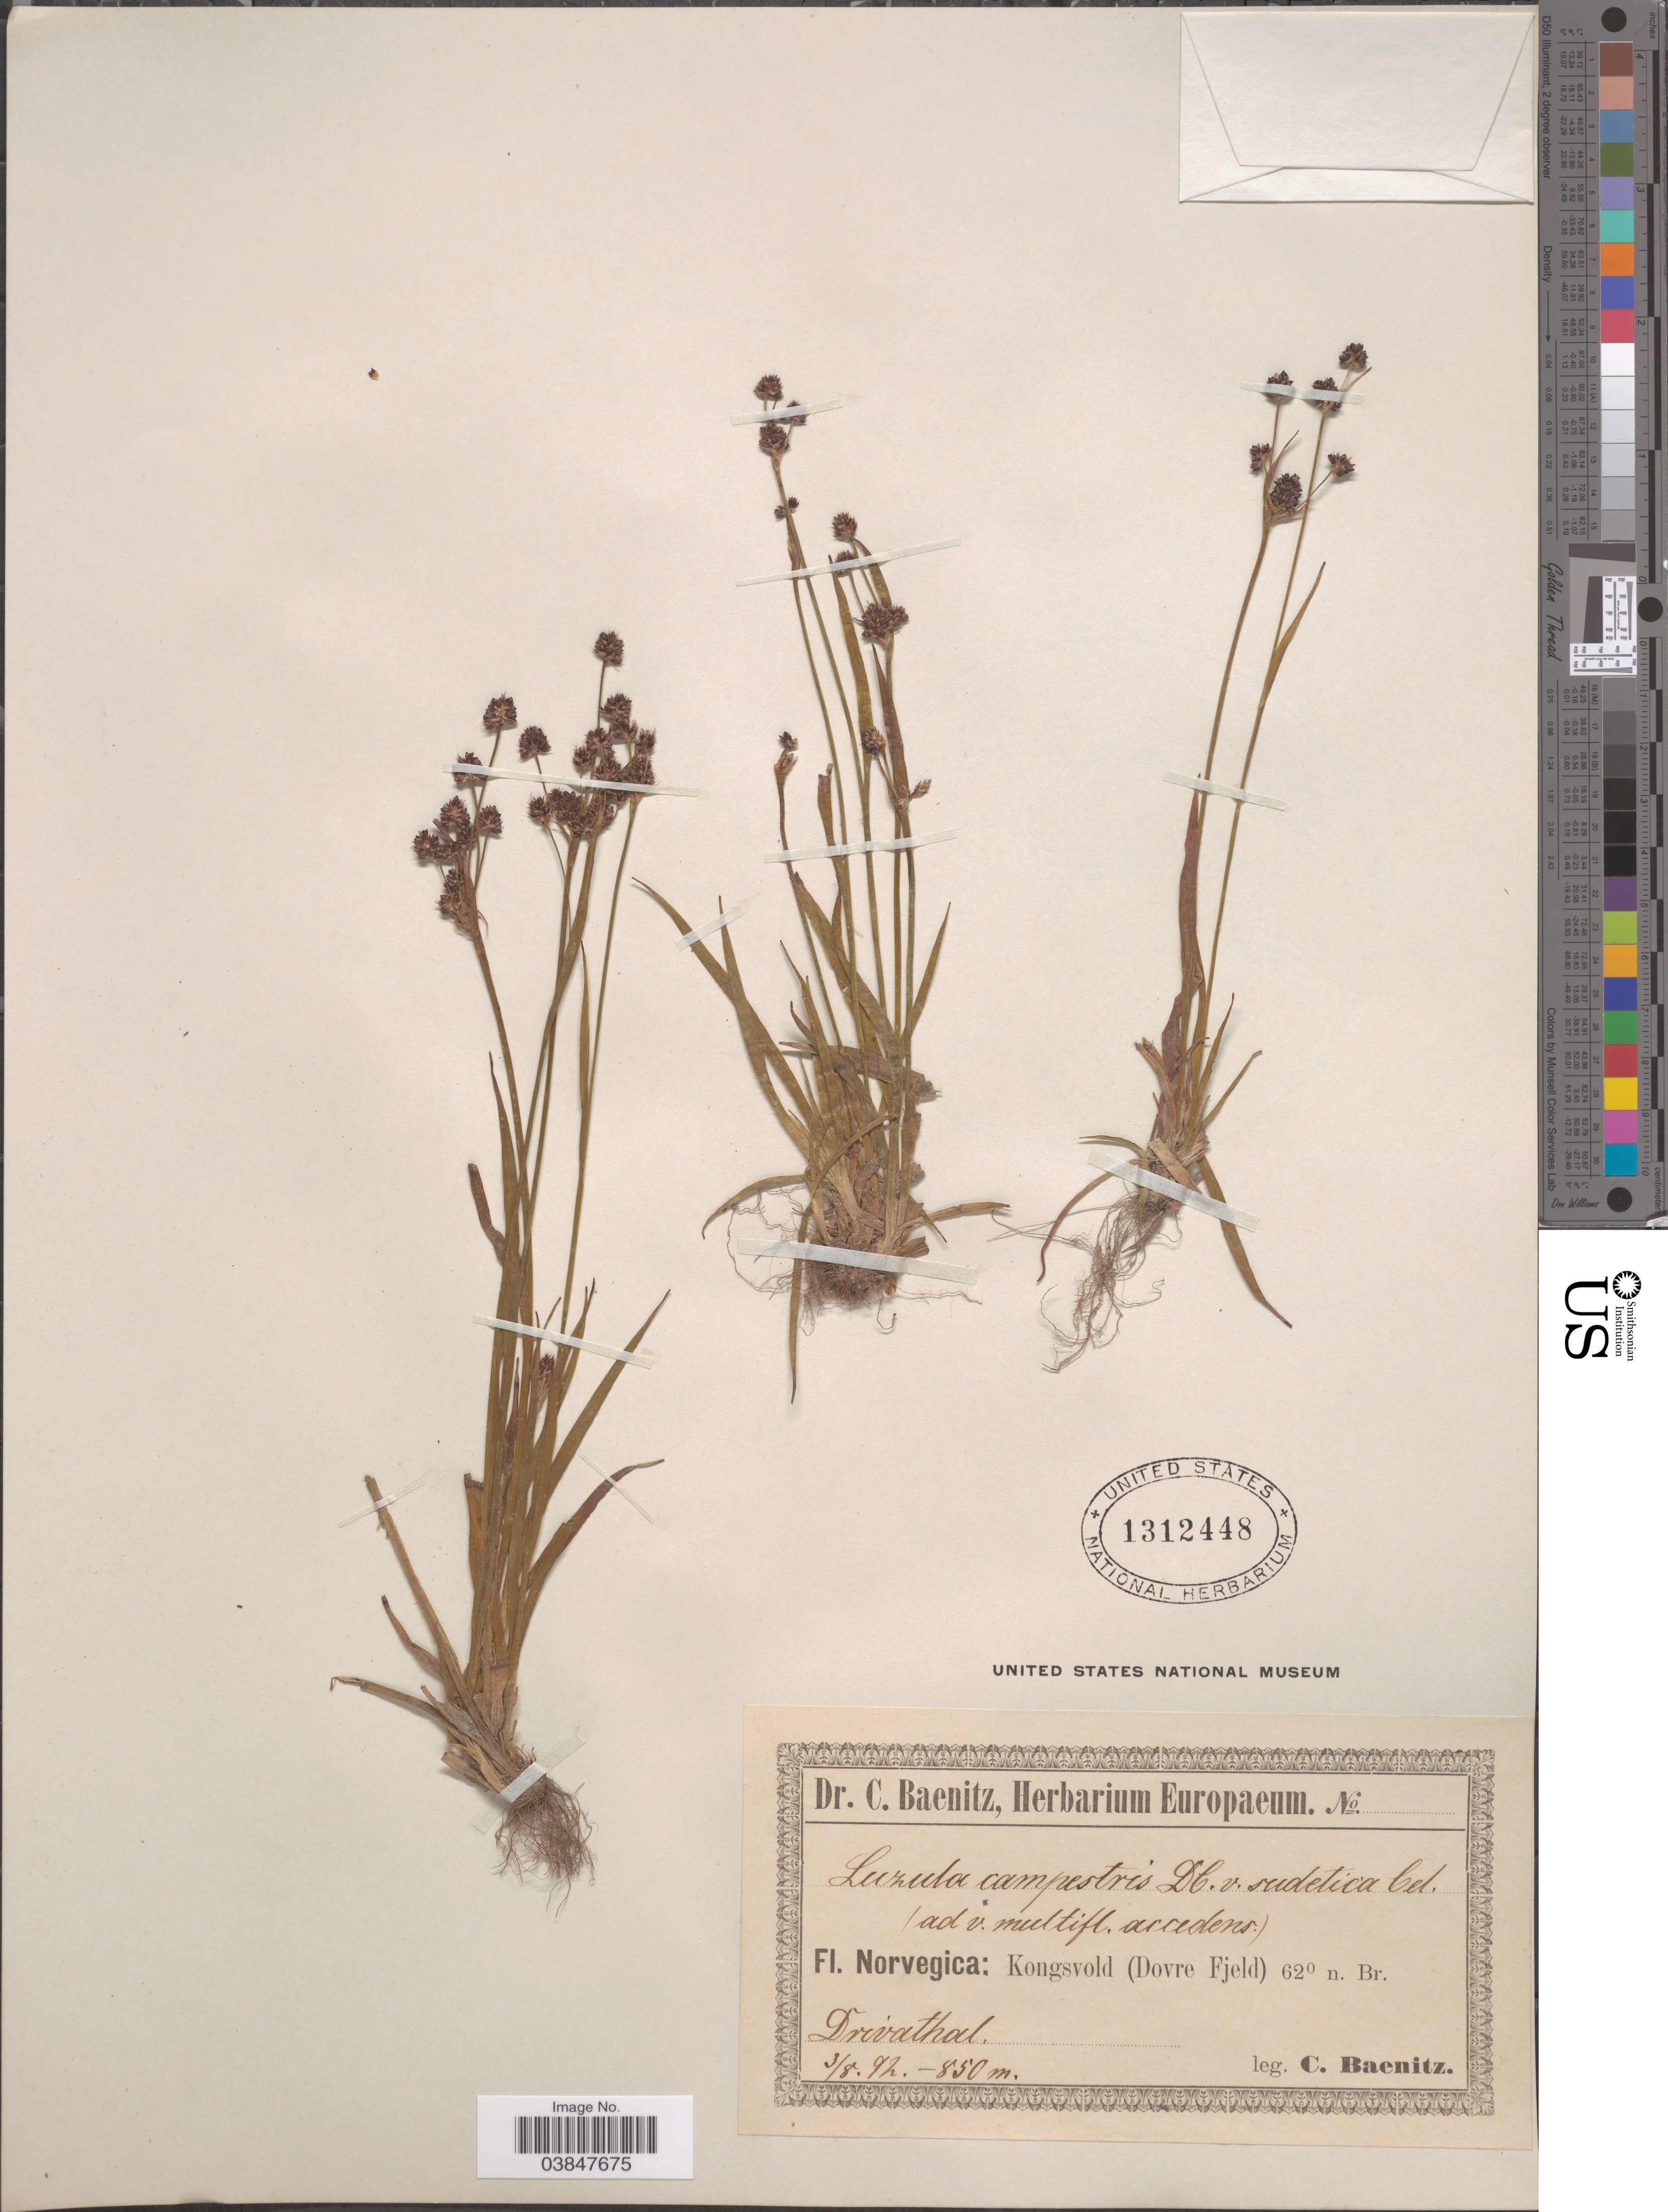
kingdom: Plantae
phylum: Tracheophyta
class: Liliopsida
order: Poales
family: Juncaceae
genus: Luzula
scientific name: Luzula campestris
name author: (L.) DC.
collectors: C. G. Baenitz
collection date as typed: Transcribed d/m/y: 3/8/92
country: Norway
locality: Fl. Norvegica: Kongsvold (Dovre Fjeld) 62° n. Br. Drivathal.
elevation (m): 850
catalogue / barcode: US 1312448